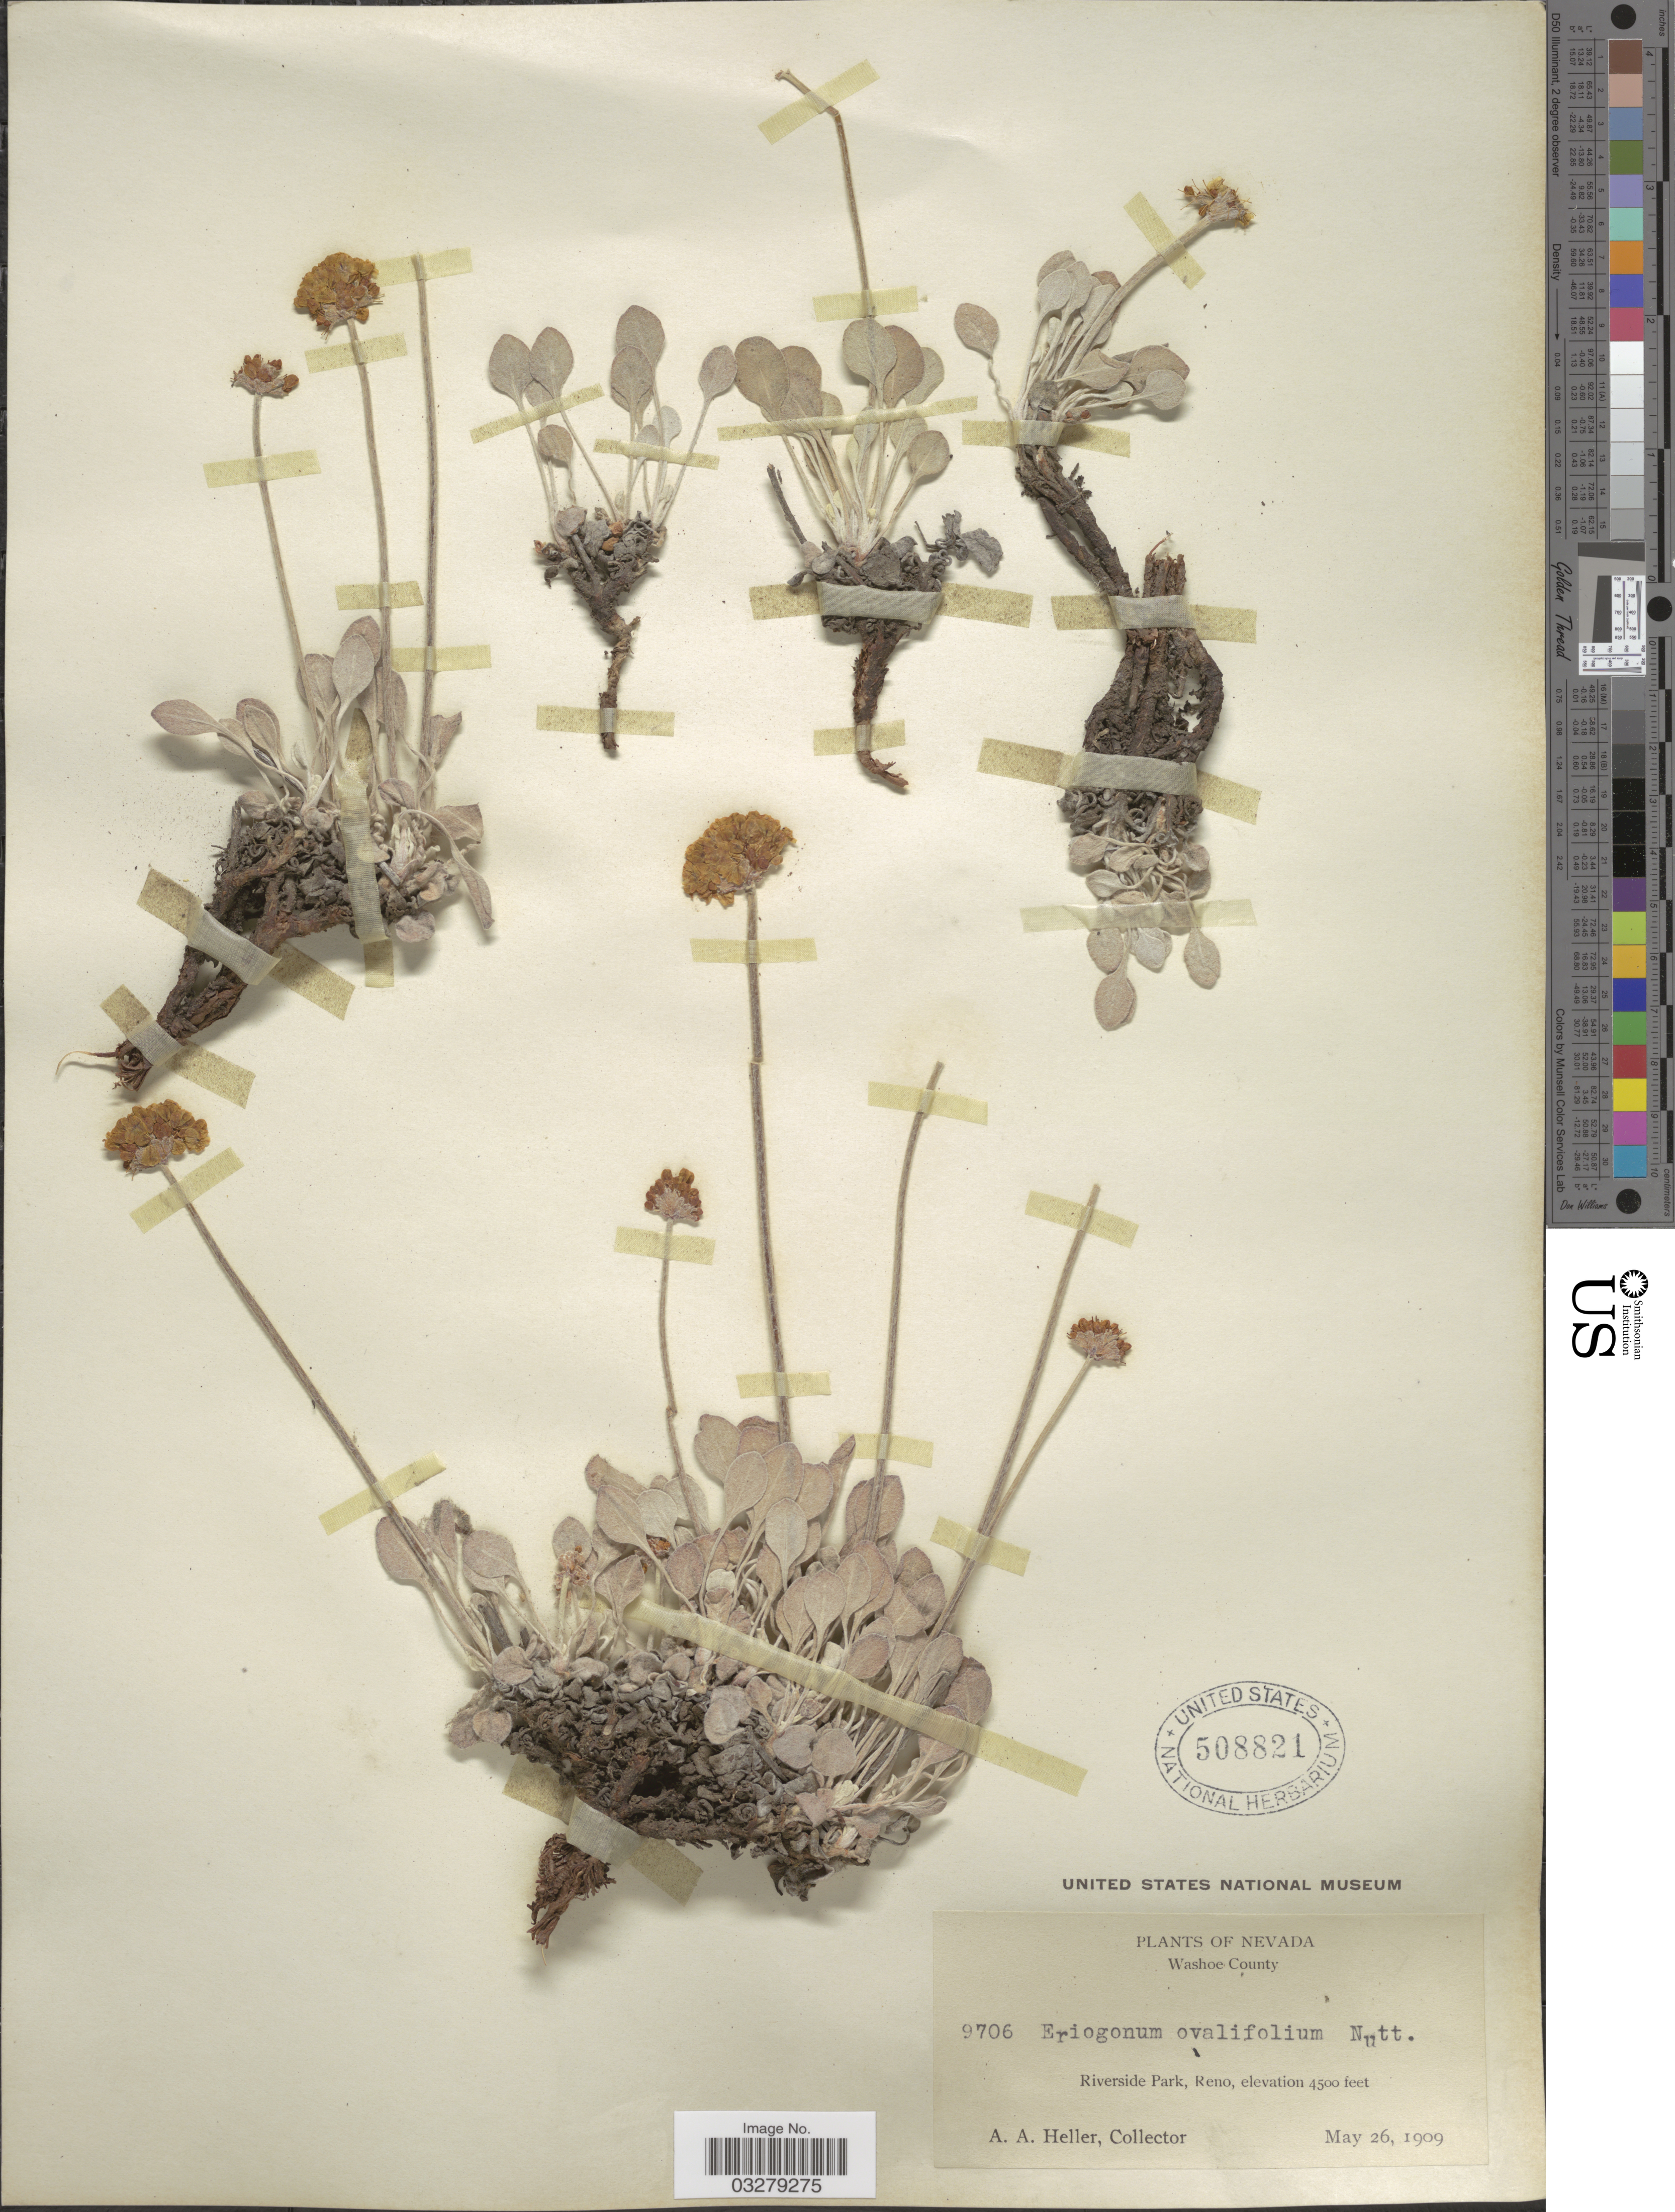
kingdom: Plantae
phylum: Tracheophyta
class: Magnoliopsida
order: Caryophyllales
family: Polygonaceae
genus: Eriogonum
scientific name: Eriogonum ovalifolium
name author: Nutt.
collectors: A. A. Heller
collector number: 9706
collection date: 1909-05-26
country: United States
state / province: Nevada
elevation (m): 1372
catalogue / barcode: US 508821